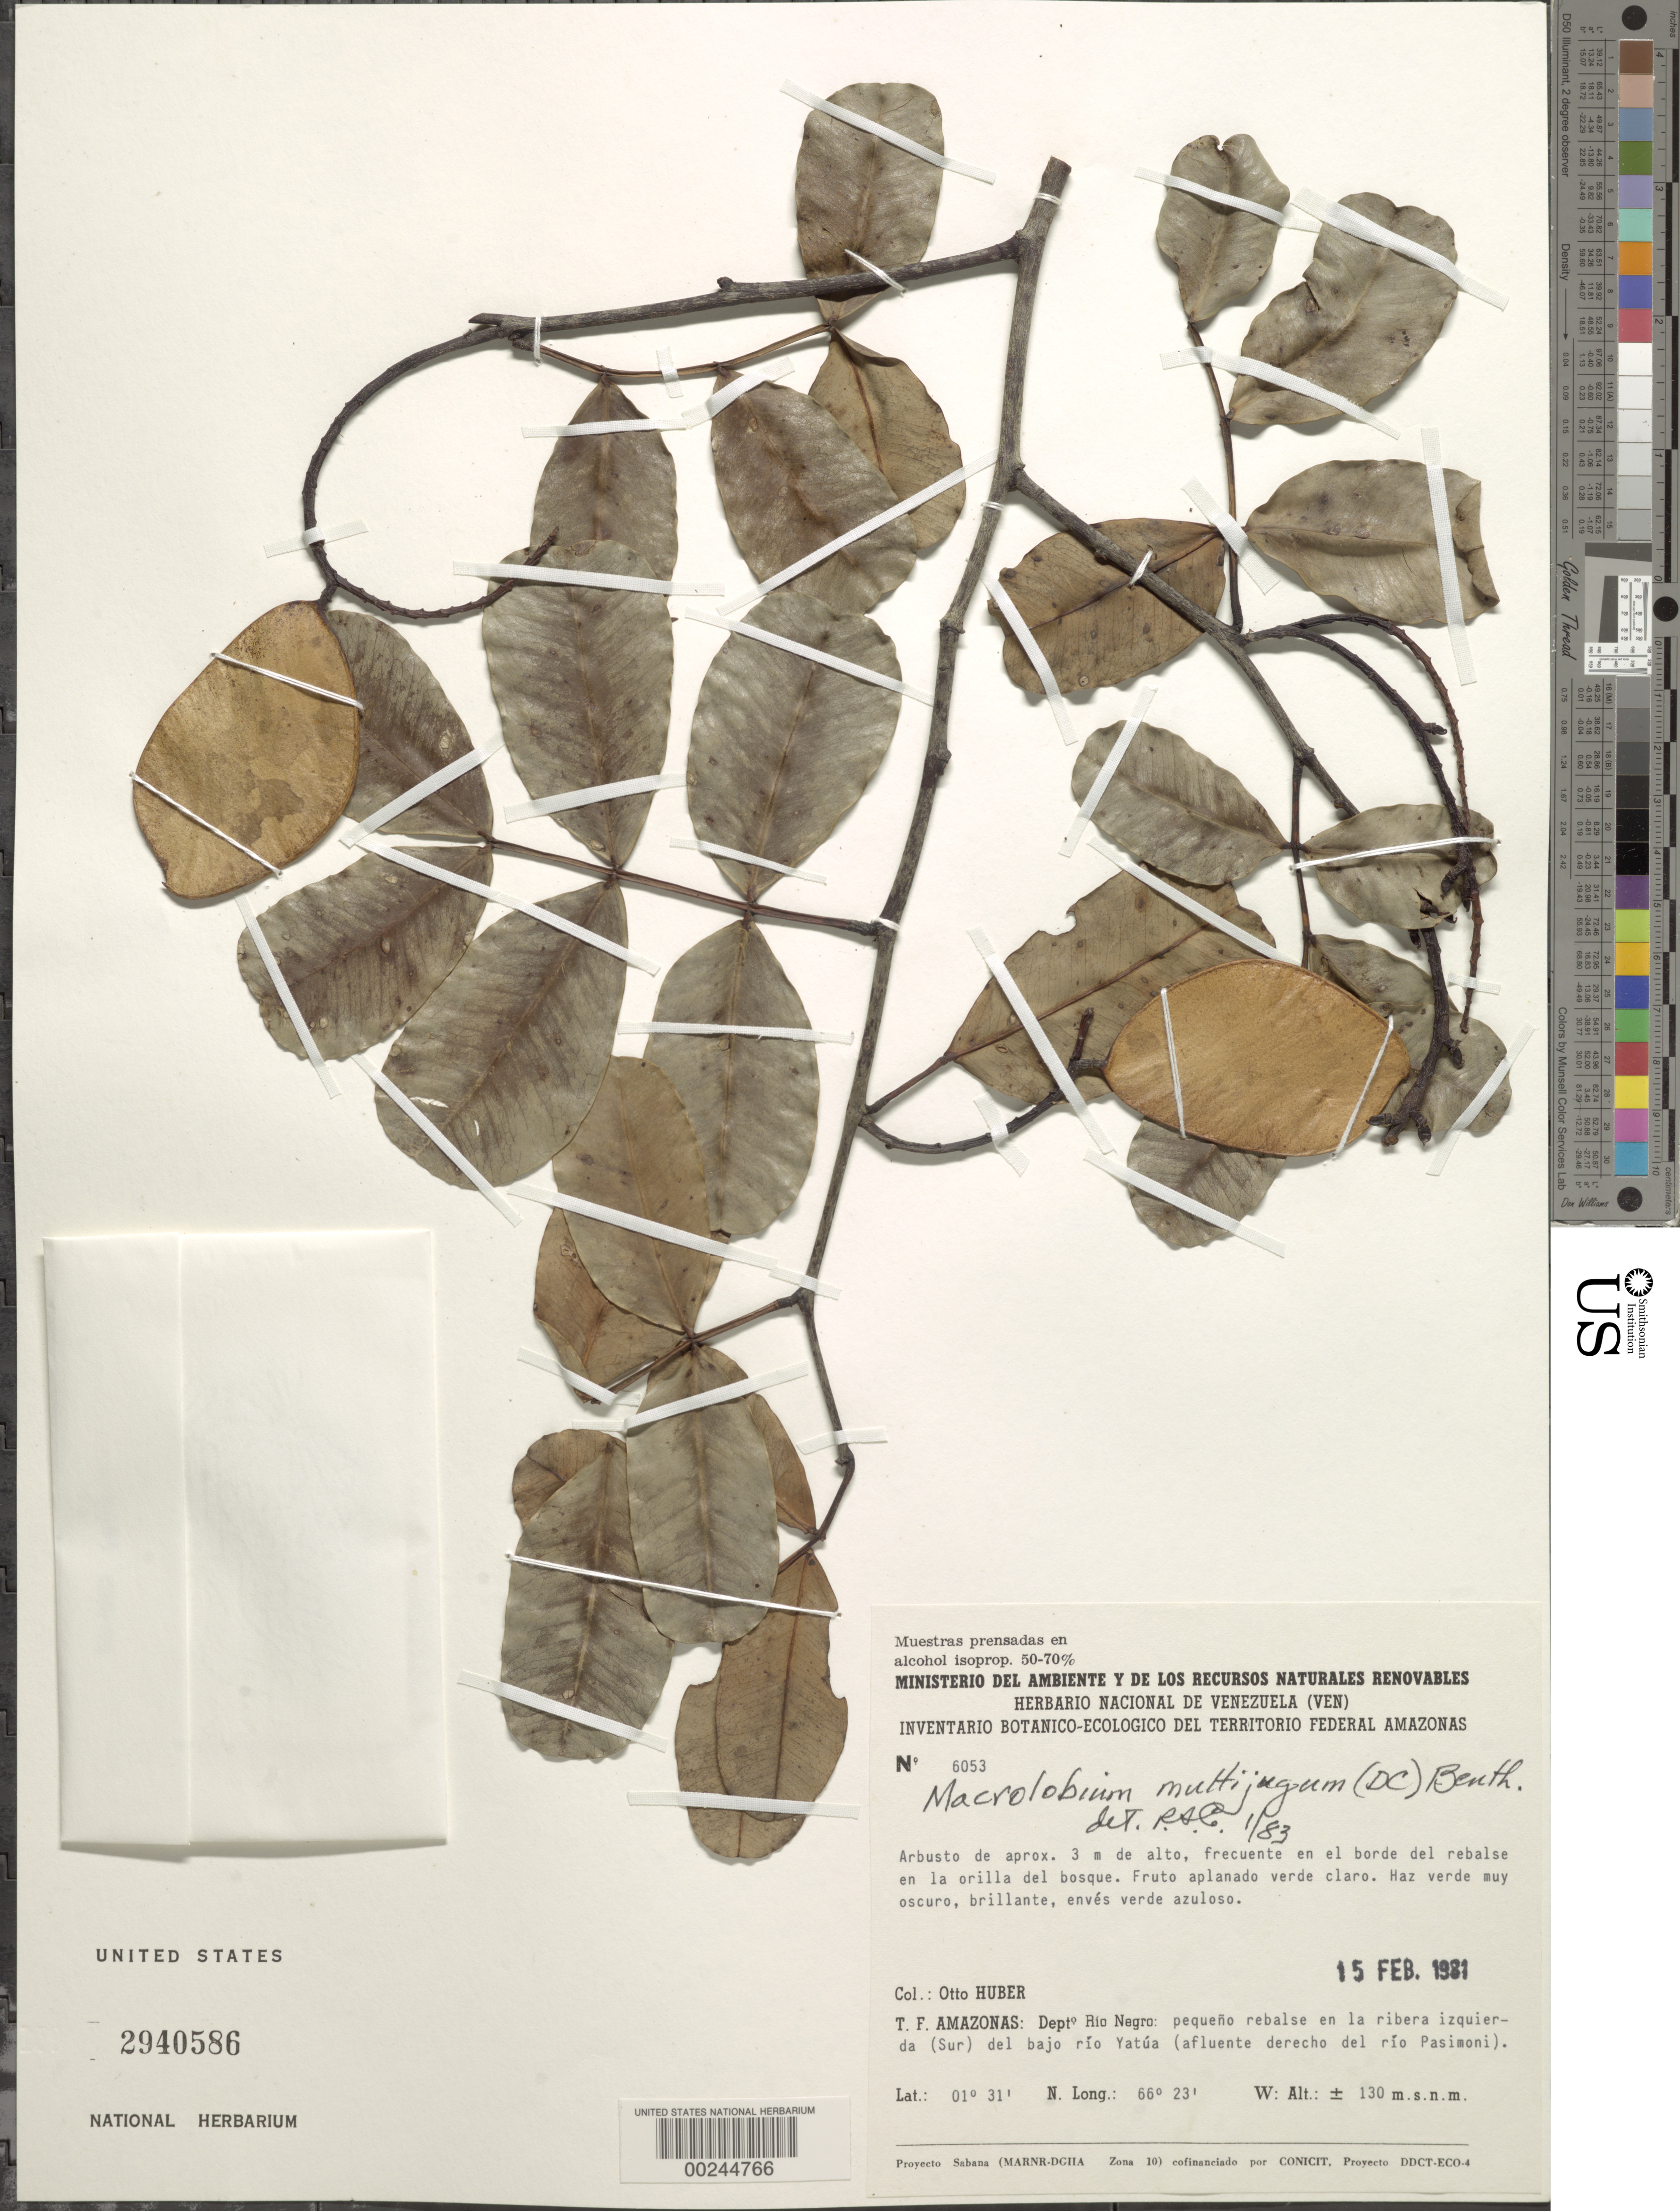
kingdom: Plantae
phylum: Tracheophyta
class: Magnoliopsida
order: Fabales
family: Fabaceae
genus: Macrolobium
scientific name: Macrolobium multijugum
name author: (DC.) Benth.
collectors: O. Huber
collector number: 6053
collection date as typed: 15 Feb 1981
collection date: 1981-02-15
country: Venezuela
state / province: Amazonas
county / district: Rio Negro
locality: S of bajo rio yatua (affluent rio pasimoni)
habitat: On the border of the bank of the forest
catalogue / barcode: US 2940586